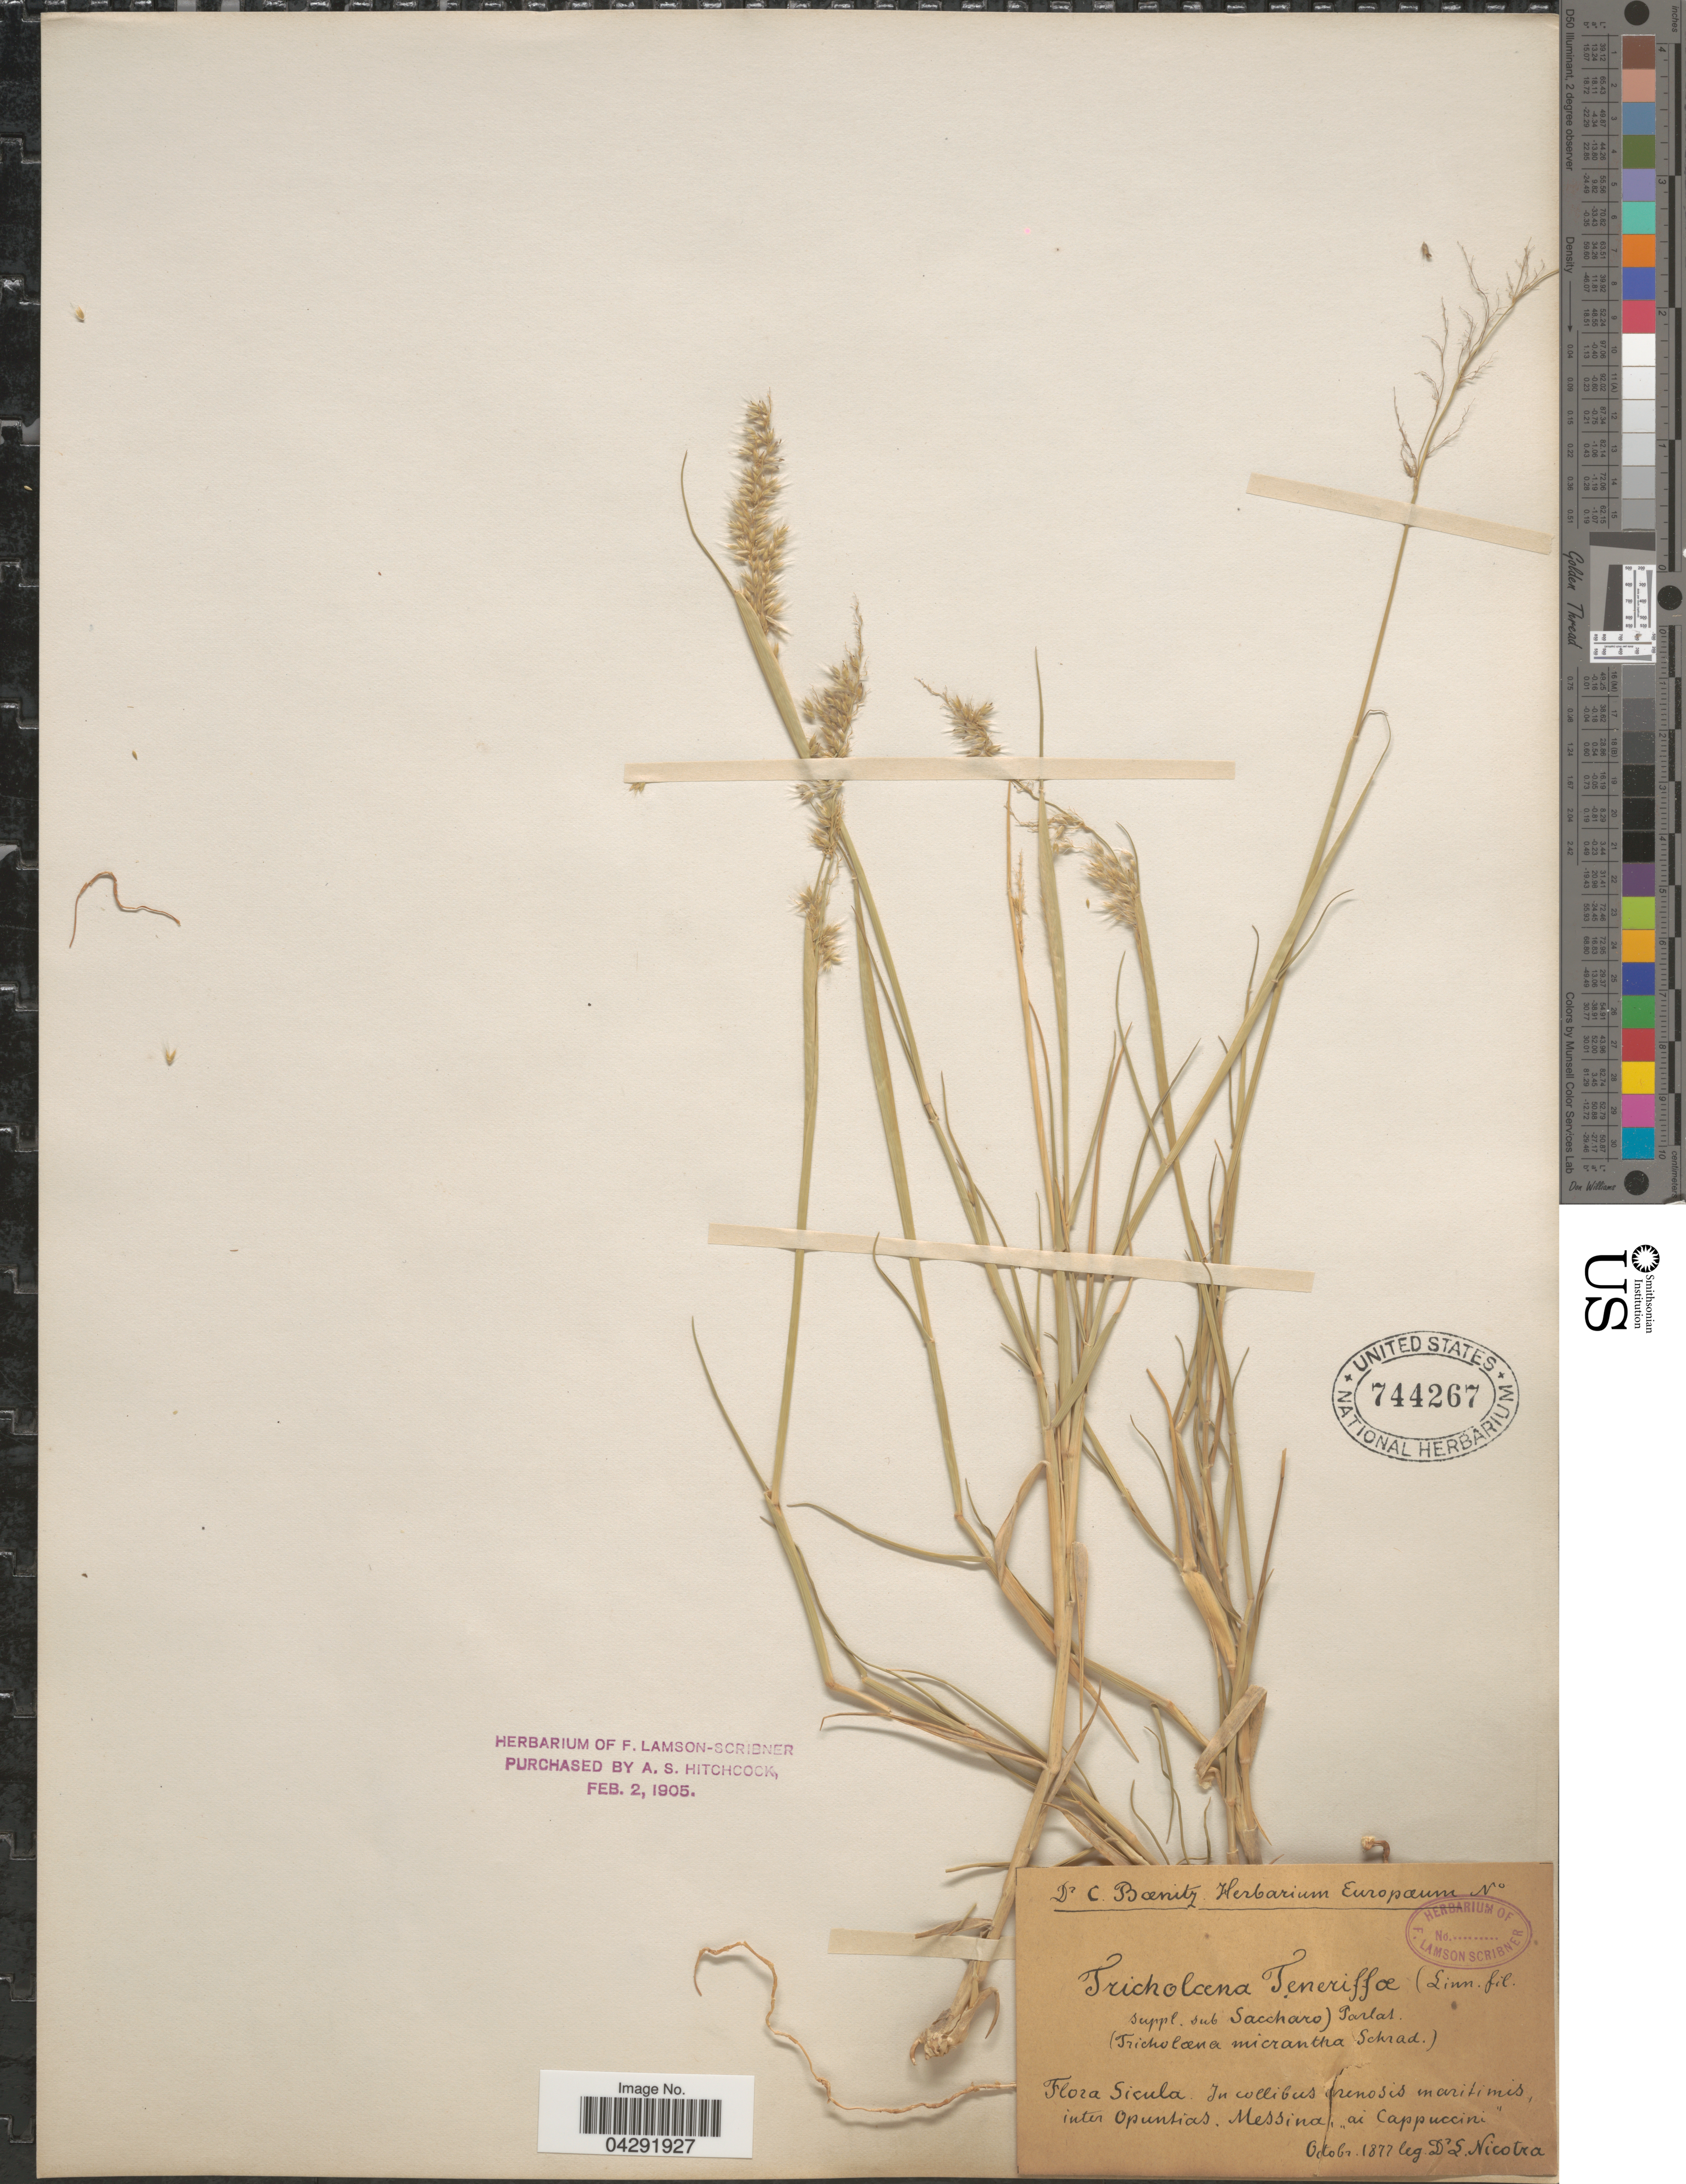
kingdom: Plantae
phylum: Tracheophyta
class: Liliopsida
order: Poales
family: Poaceae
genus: Tricholaena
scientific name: Tricholaena teneriffae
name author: (L.) Link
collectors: L. Nicotra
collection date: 1877-10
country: Italy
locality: Sicula. In collibus frenosis maritimis, inter Opuntias, Messina "ai Cappuccini".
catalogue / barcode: US 744267